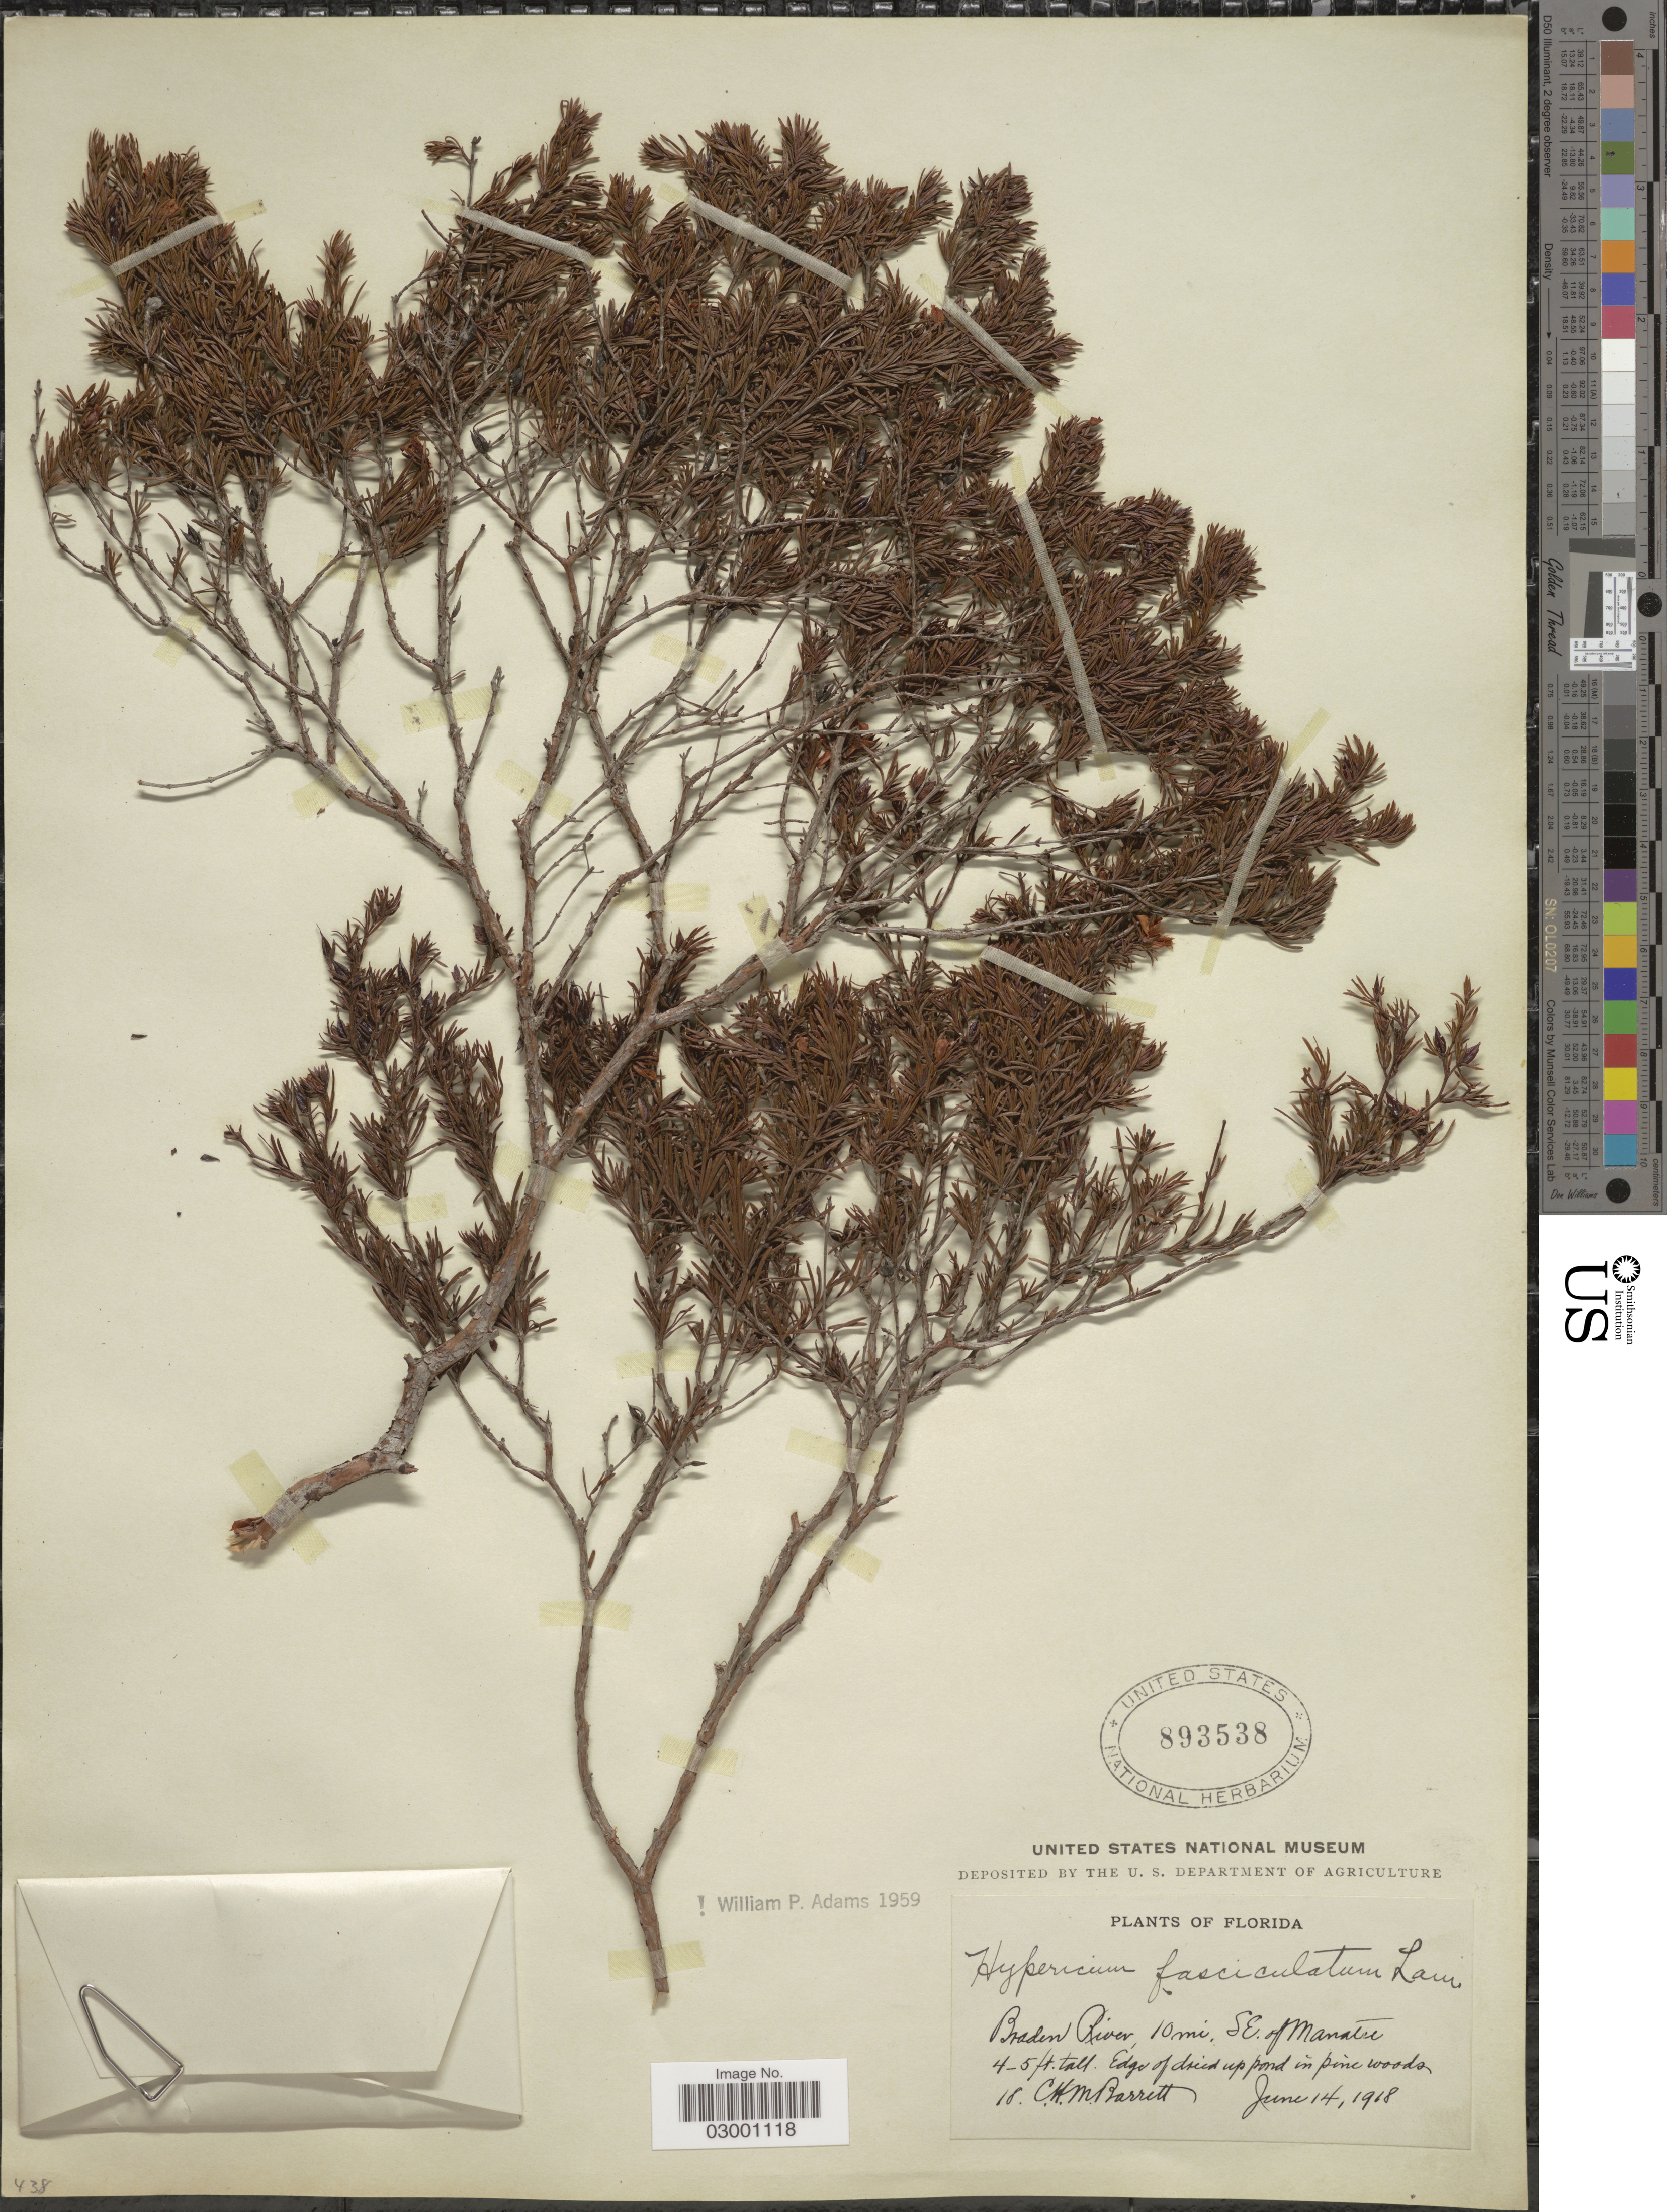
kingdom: Plantae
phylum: Tracheophyta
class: Magnoliopsida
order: Malpighiales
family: Hypericaceae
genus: Hypericum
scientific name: Hypericum fasciculatum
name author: Lam.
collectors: C. Barrett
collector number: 18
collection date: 1918-06-14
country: United States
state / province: Florida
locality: Braden River, 10 mi. S.E. of Manatee.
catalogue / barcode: US 893538